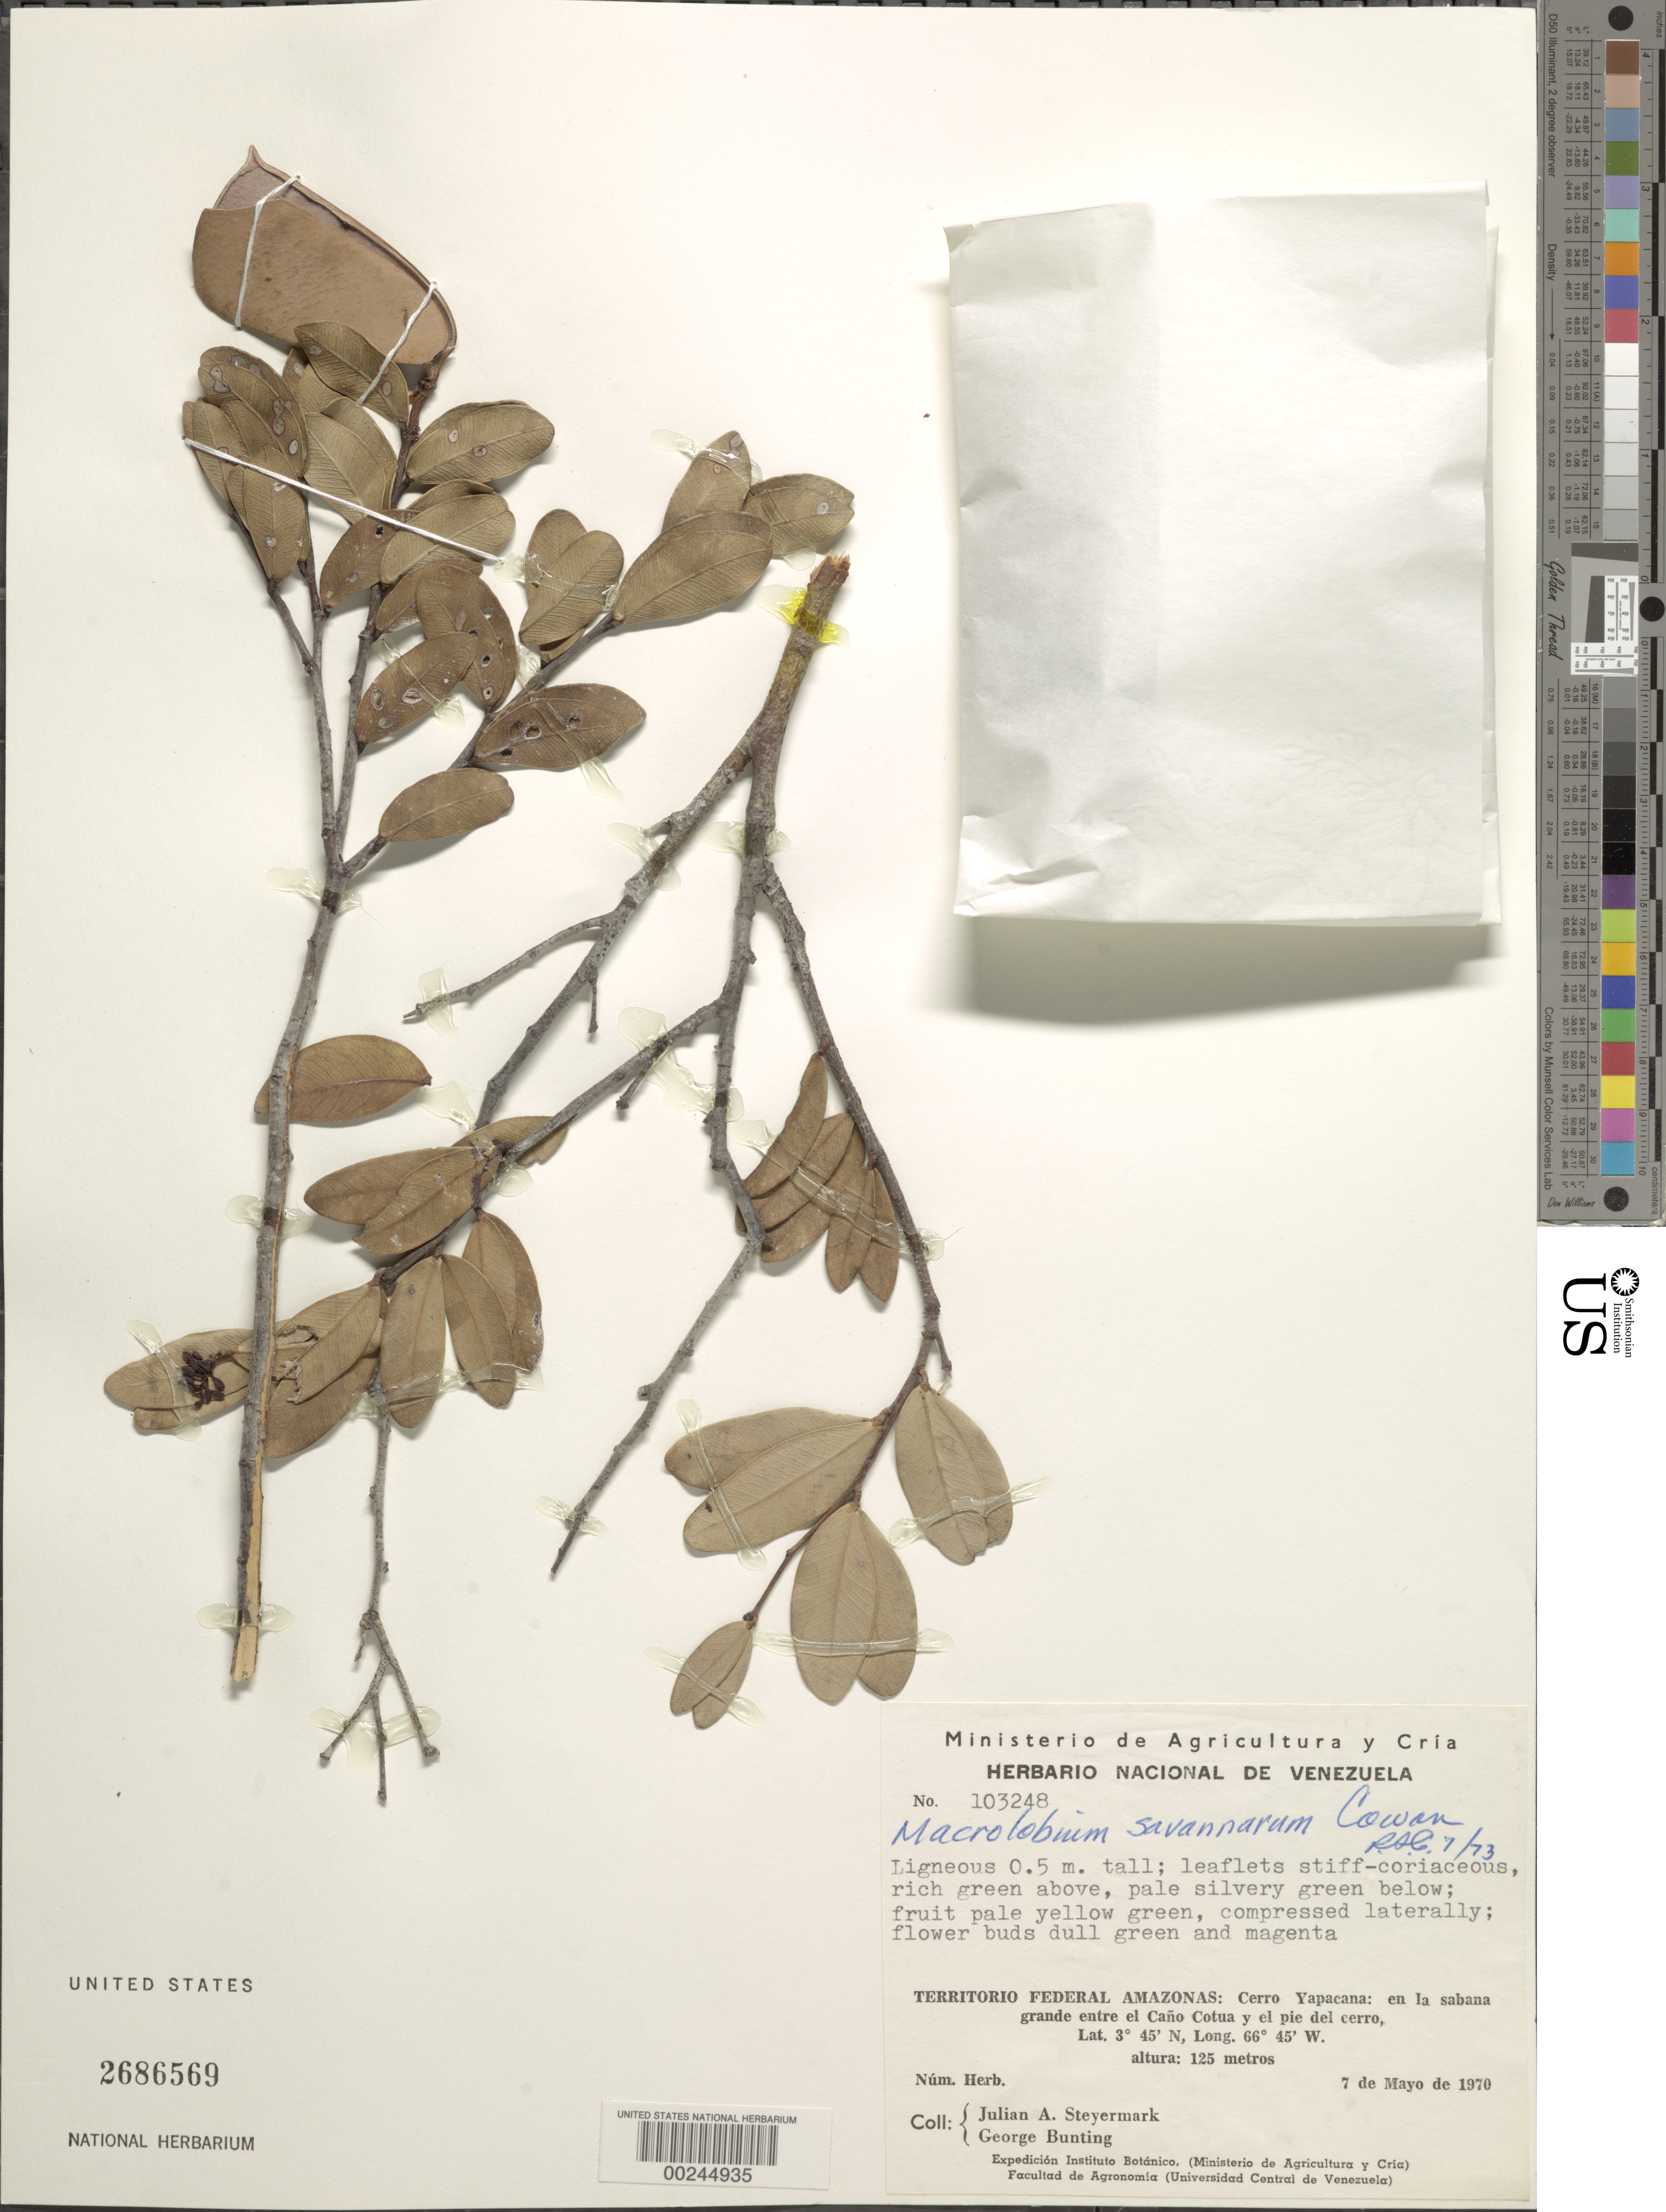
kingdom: Plantae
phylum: Tracheophyta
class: Magnoliopsida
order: Fabales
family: Fabaceae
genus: Macrolobium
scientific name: Macrolobium savannarum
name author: R.S. Cowan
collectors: J. Steyermark & G. S. Bunting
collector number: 103248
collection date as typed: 07 May 1970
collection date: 1970-05-07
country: Venezuela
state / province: Amazonas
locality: Cerro Yapacana; in the large savanna between the Cano Cotua and the foot of the cerro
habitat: Savanna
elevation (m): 125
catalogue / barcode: US 2686569